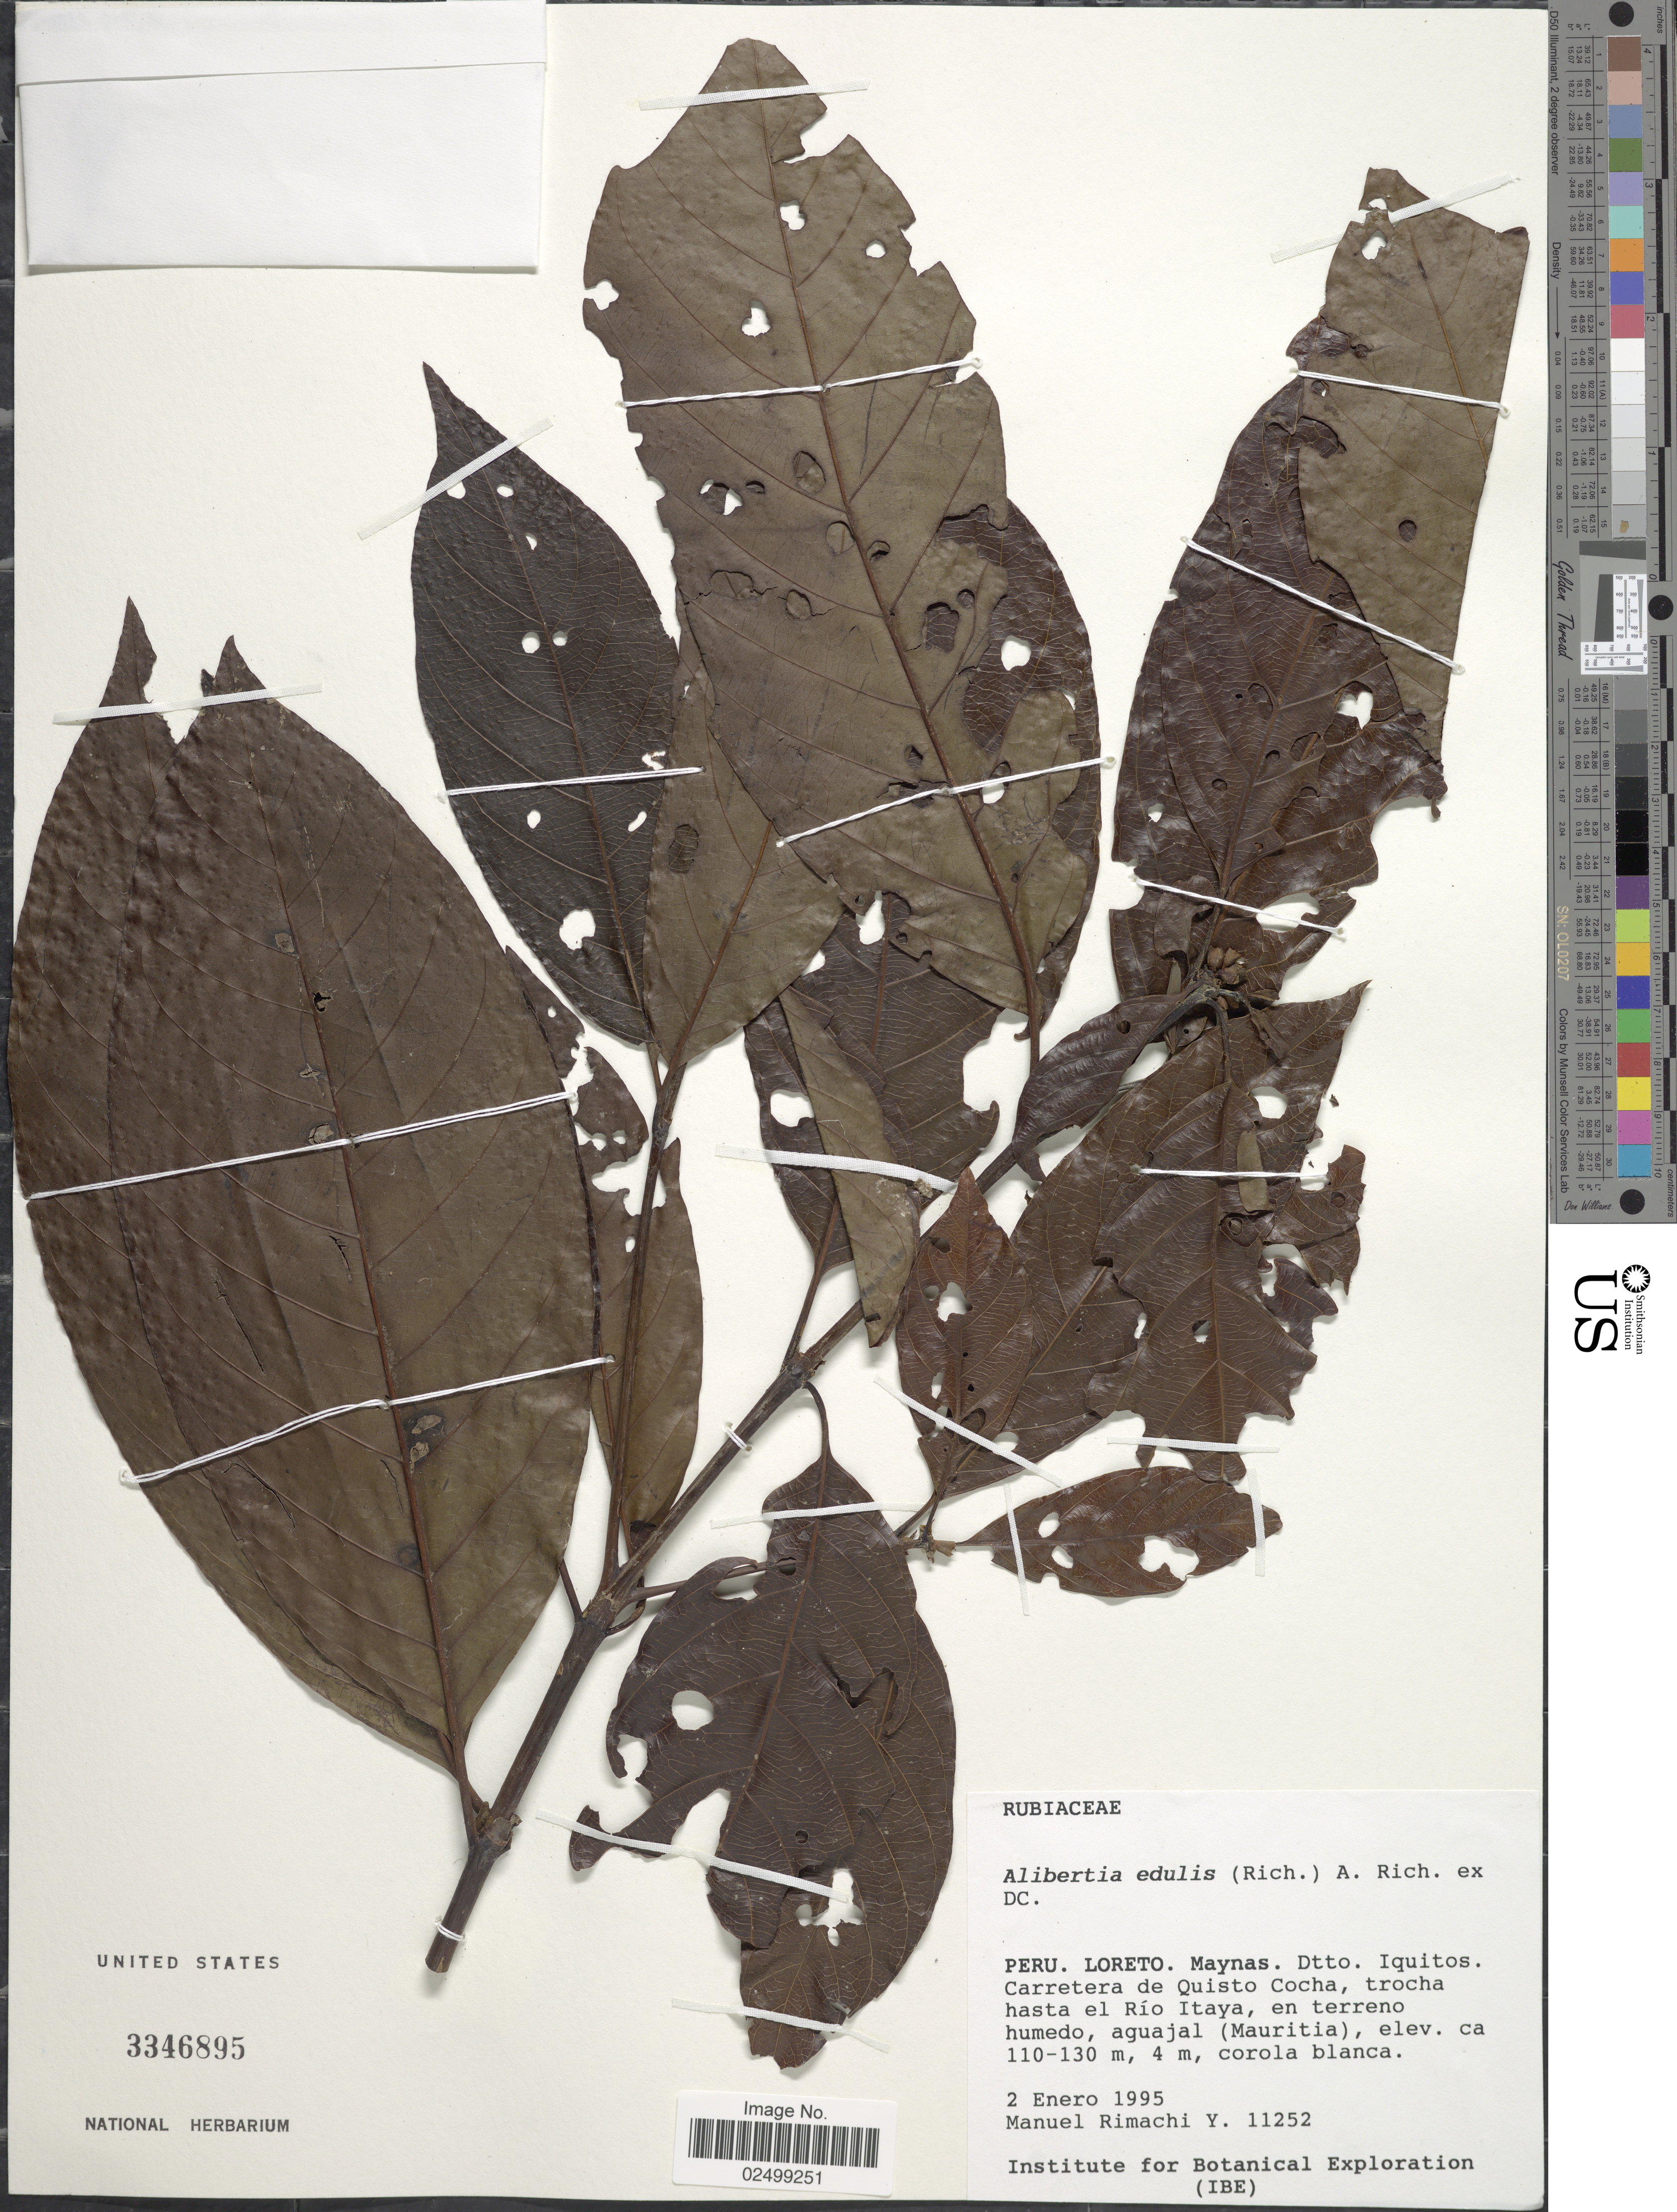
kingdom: Plantae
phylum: Tracheophyta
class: Magnoliopsida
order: Gentianales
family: Rubiaceae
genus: Alibertia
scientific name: Alibertia edulis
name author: (Rich.) A. Rich. ex DC.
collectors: M. Rimachi Y.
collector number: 11252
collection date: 1995-01-02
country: Peru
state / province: Loreto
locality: Maynas Dtto Iquitos. Carretera de Quisto Cocha, trocha hasta el Río Itaya, en terreno humedo, aguajal (Mauritia)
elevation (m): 110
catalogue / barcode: US 3346895